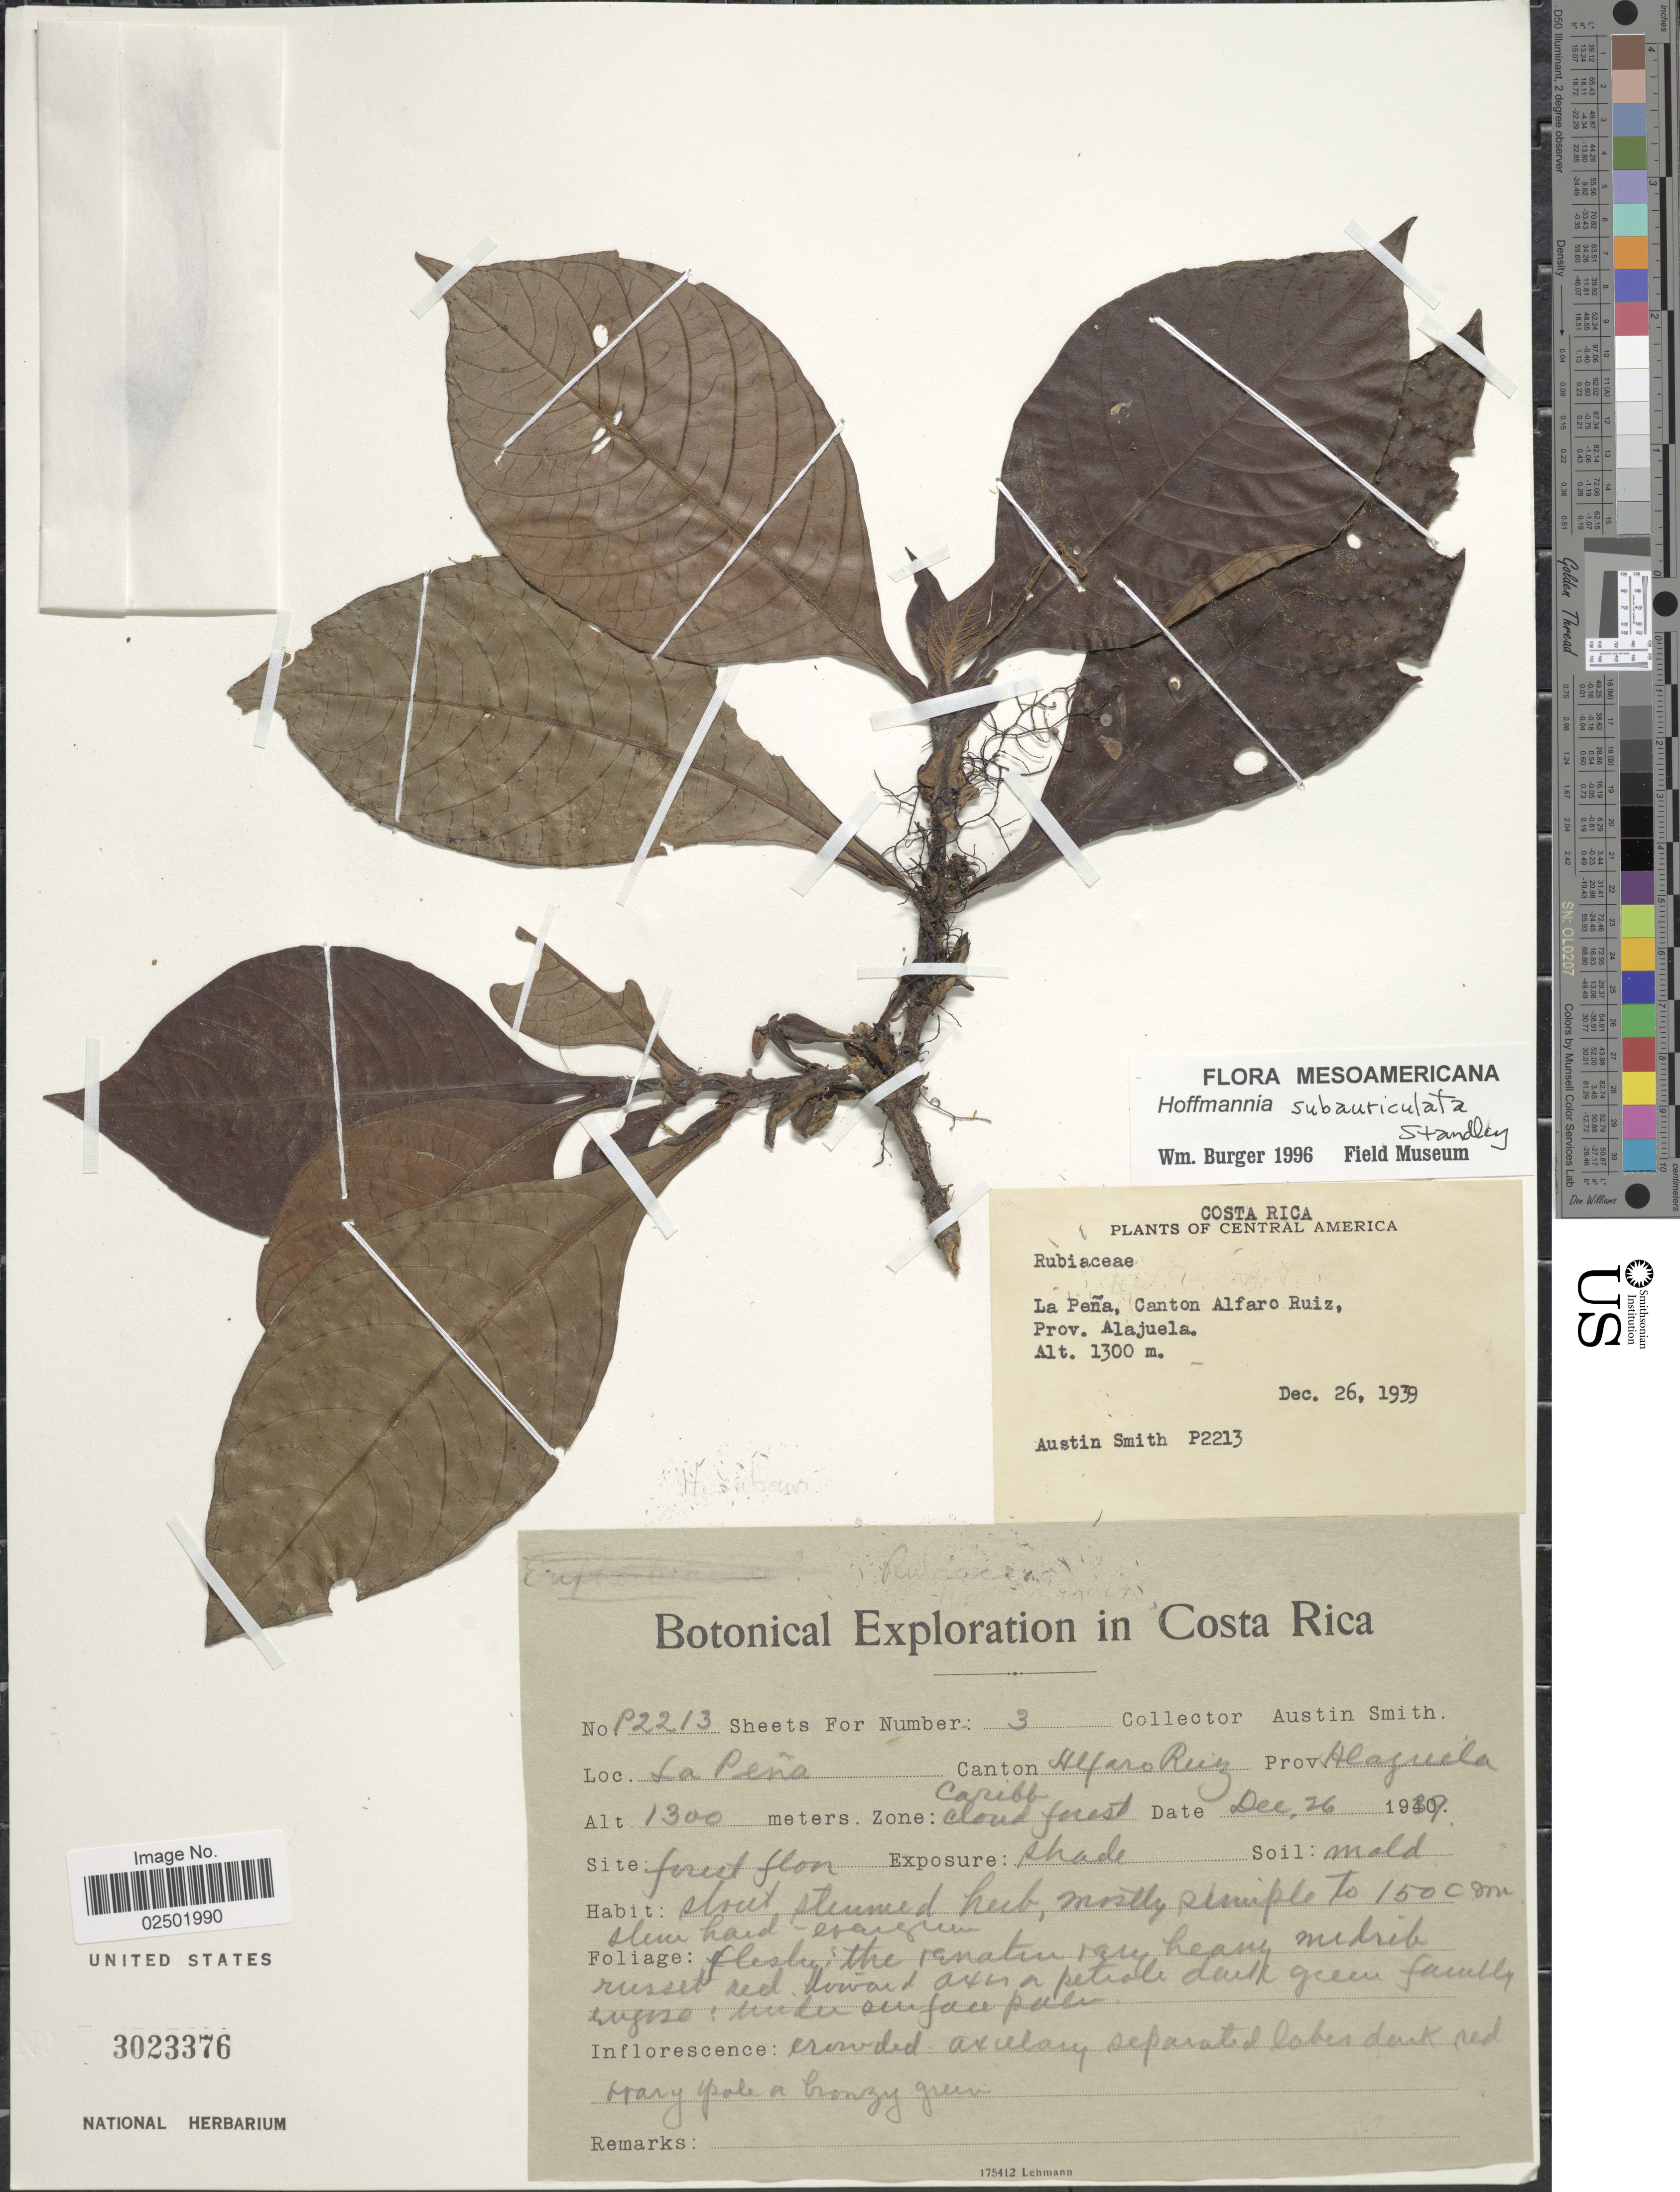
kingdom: Plantae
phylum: Tracheophyta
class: Magnoliopsida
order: Gentianales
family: Rubiaceae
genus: Hoffmannia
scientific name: Hoffmannia subauriculata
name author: Standl.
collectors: A. Smith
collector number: P2213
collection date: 1939-12-26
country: Costa Rica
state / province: Alajuela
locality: La Pena, Canton Alfaro Ruiz,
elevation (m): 1300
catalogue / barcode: US 3023376